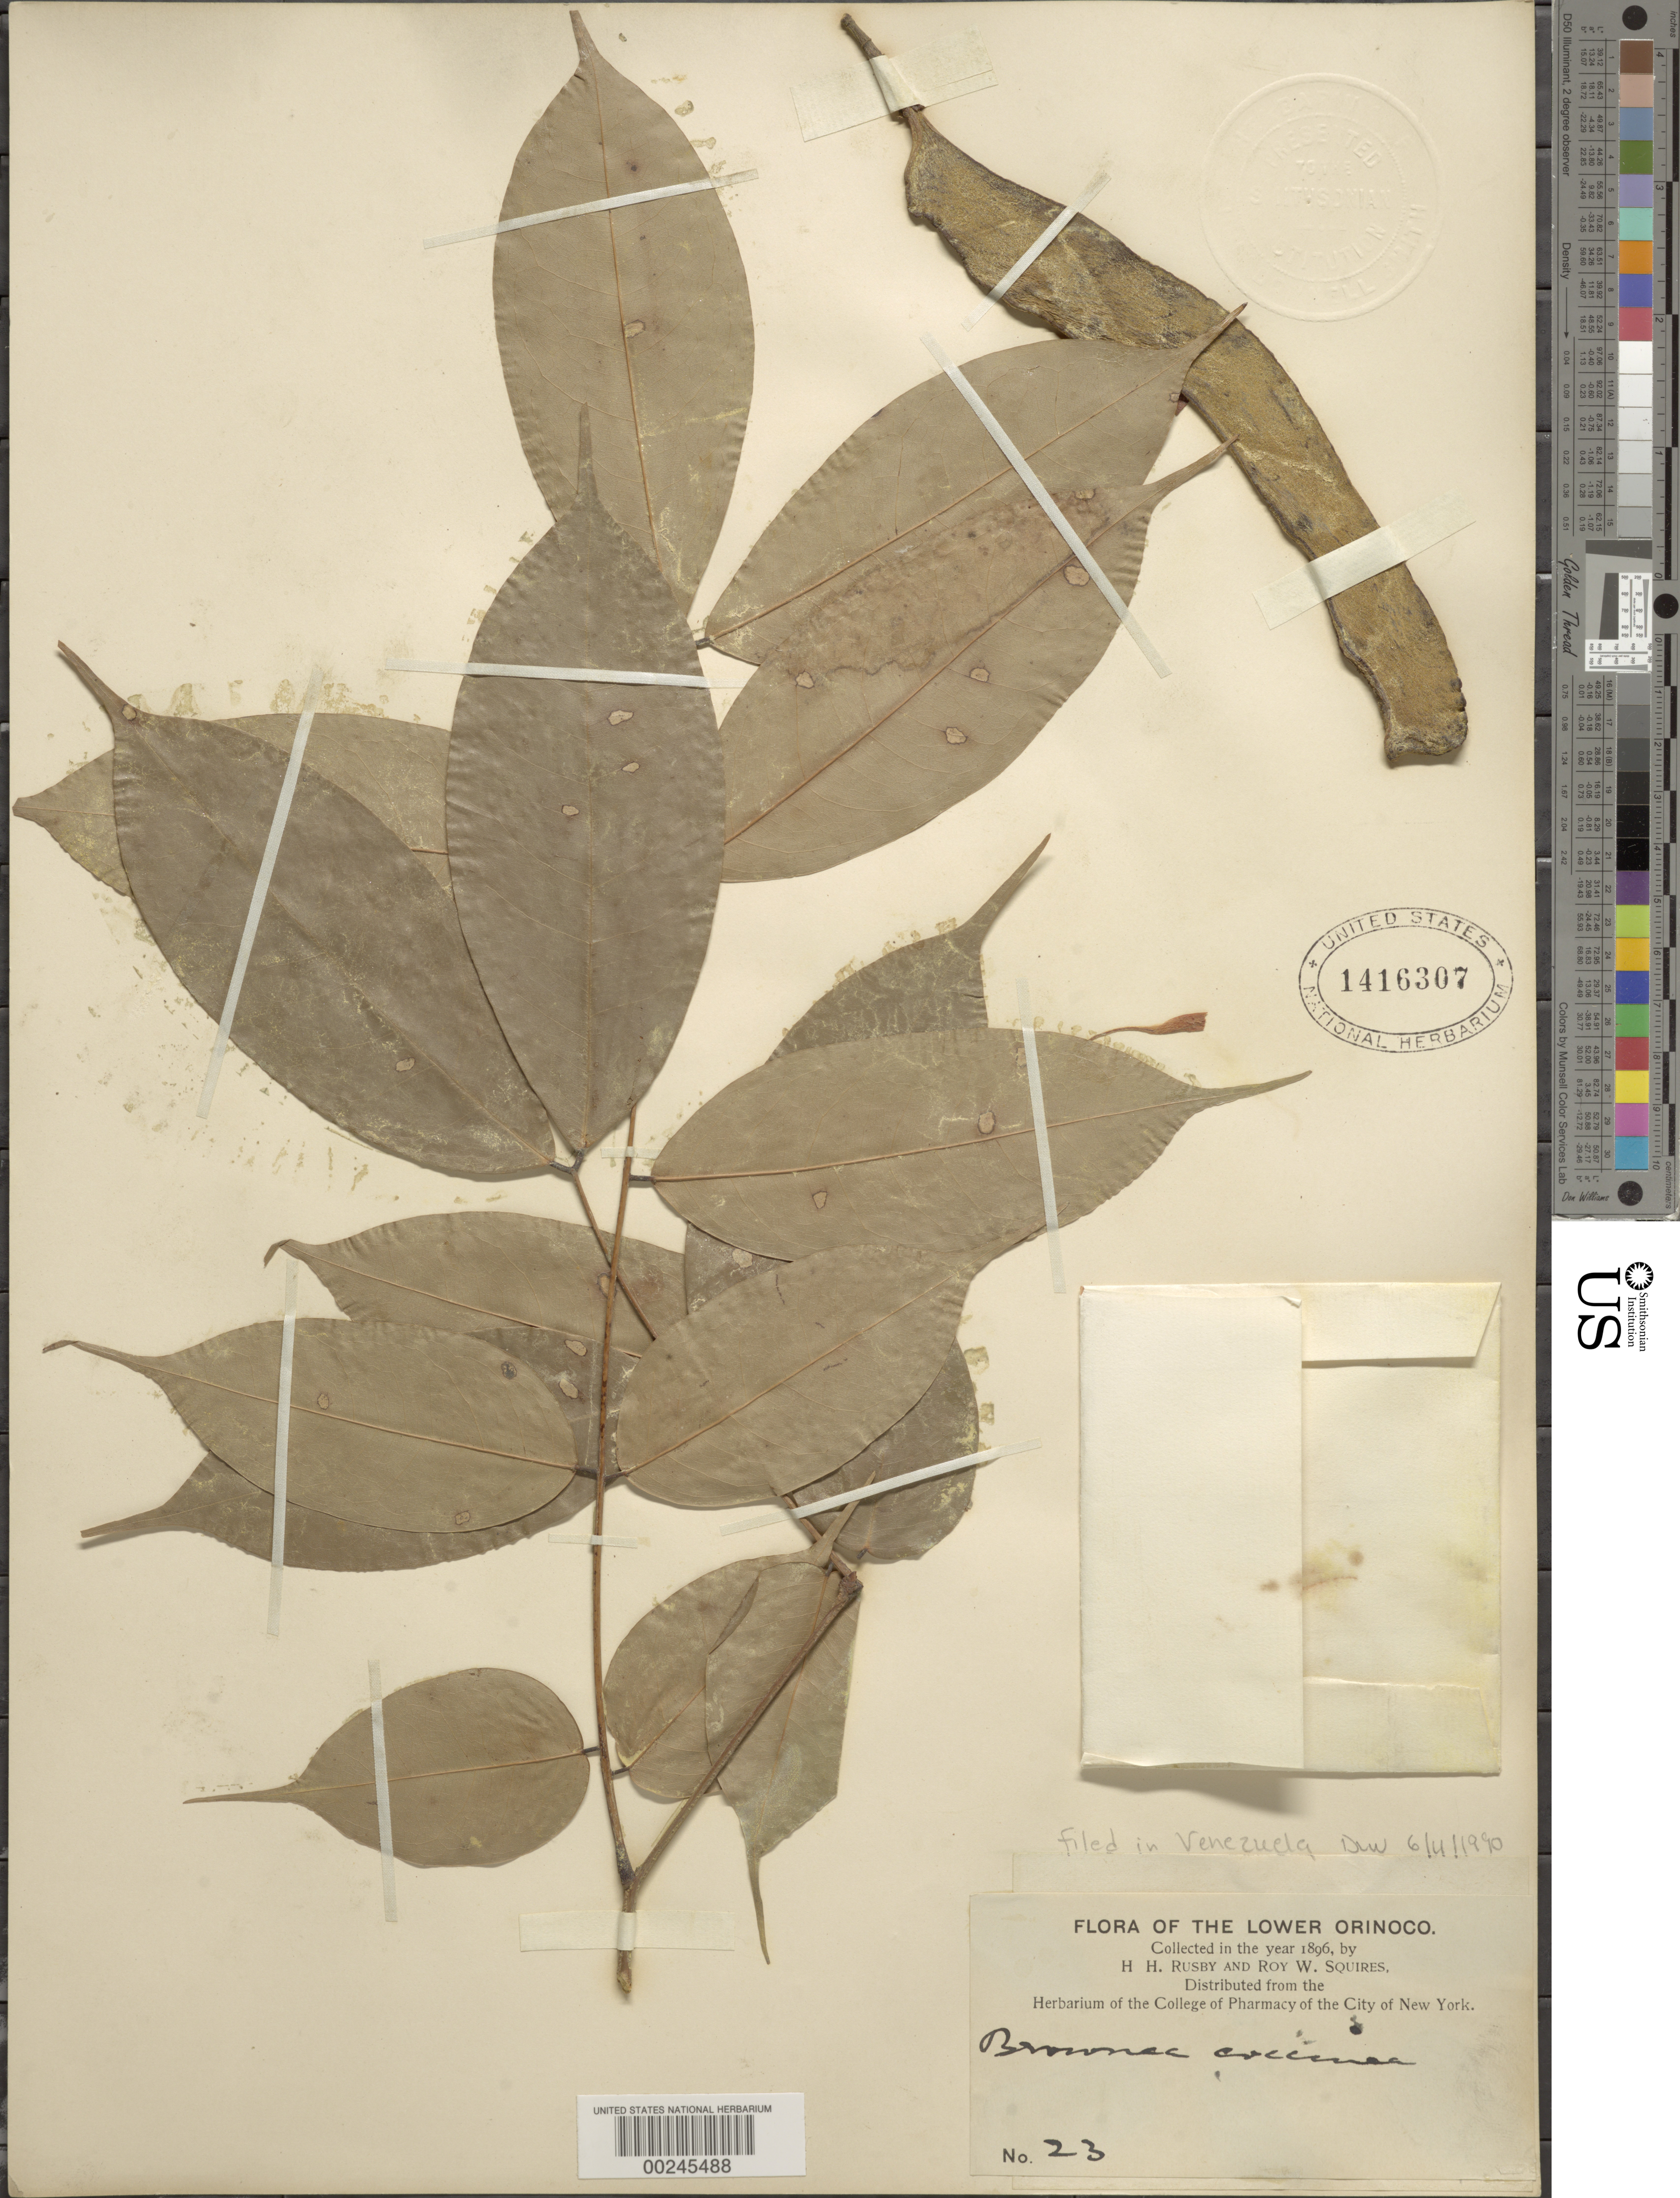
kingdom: Plantae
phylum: Tracheophyta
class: Magnoliopsida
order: Fabales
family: Fabaceae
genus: Brownea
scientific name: Brownea coccinea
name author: Jacq.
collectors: H. H. Rusby & R. Squires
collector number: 23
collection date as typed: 1896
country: Venezuela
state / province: Delta Amacuro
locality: Lower Orinoco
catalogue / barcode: US 1416307